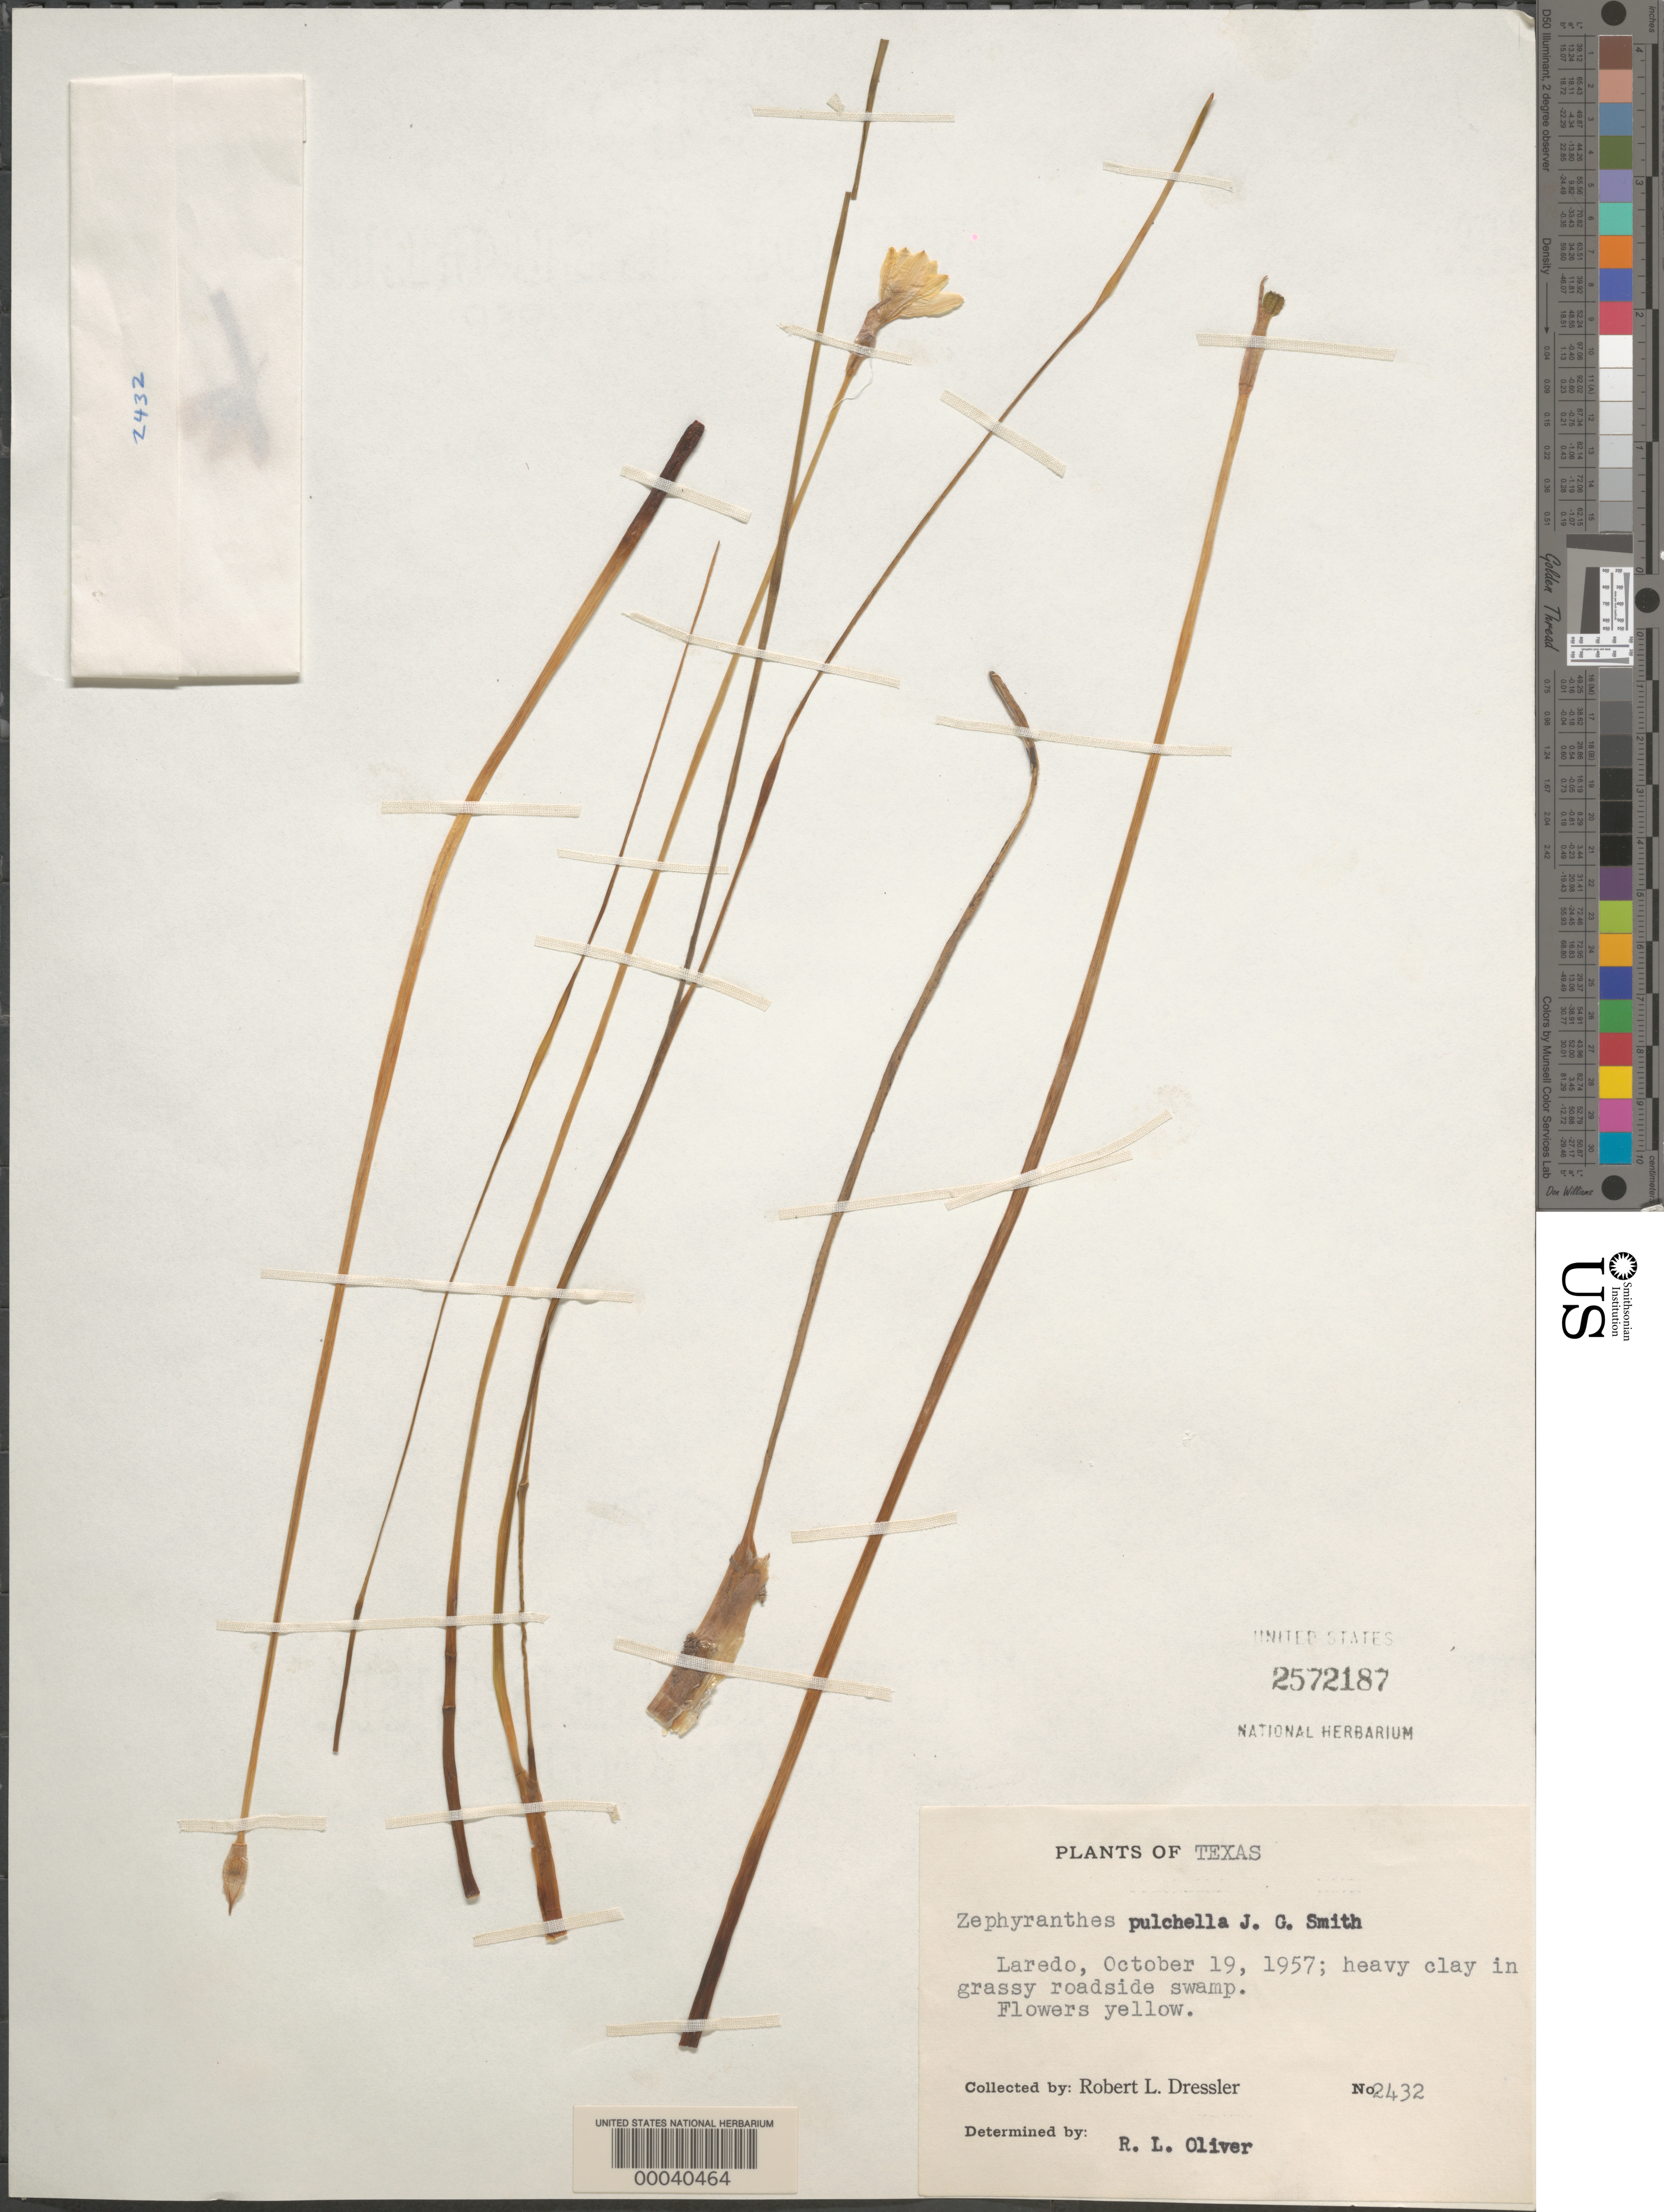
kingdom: Plantae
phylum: Tracheophyta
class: Liliopsida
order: Asparagales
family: Amaryllidaceae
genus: Zephyranthes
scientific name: Zephyranthes pulchella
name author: J.G. Sm.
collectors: R. Dressler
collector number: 2432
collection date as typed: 19 Oct 1957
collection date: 1957-10-19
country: United States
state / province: Texas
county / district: Webb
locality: Laredo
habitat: Heavy clay in grassy roadside swamp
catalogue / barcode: US 2572187